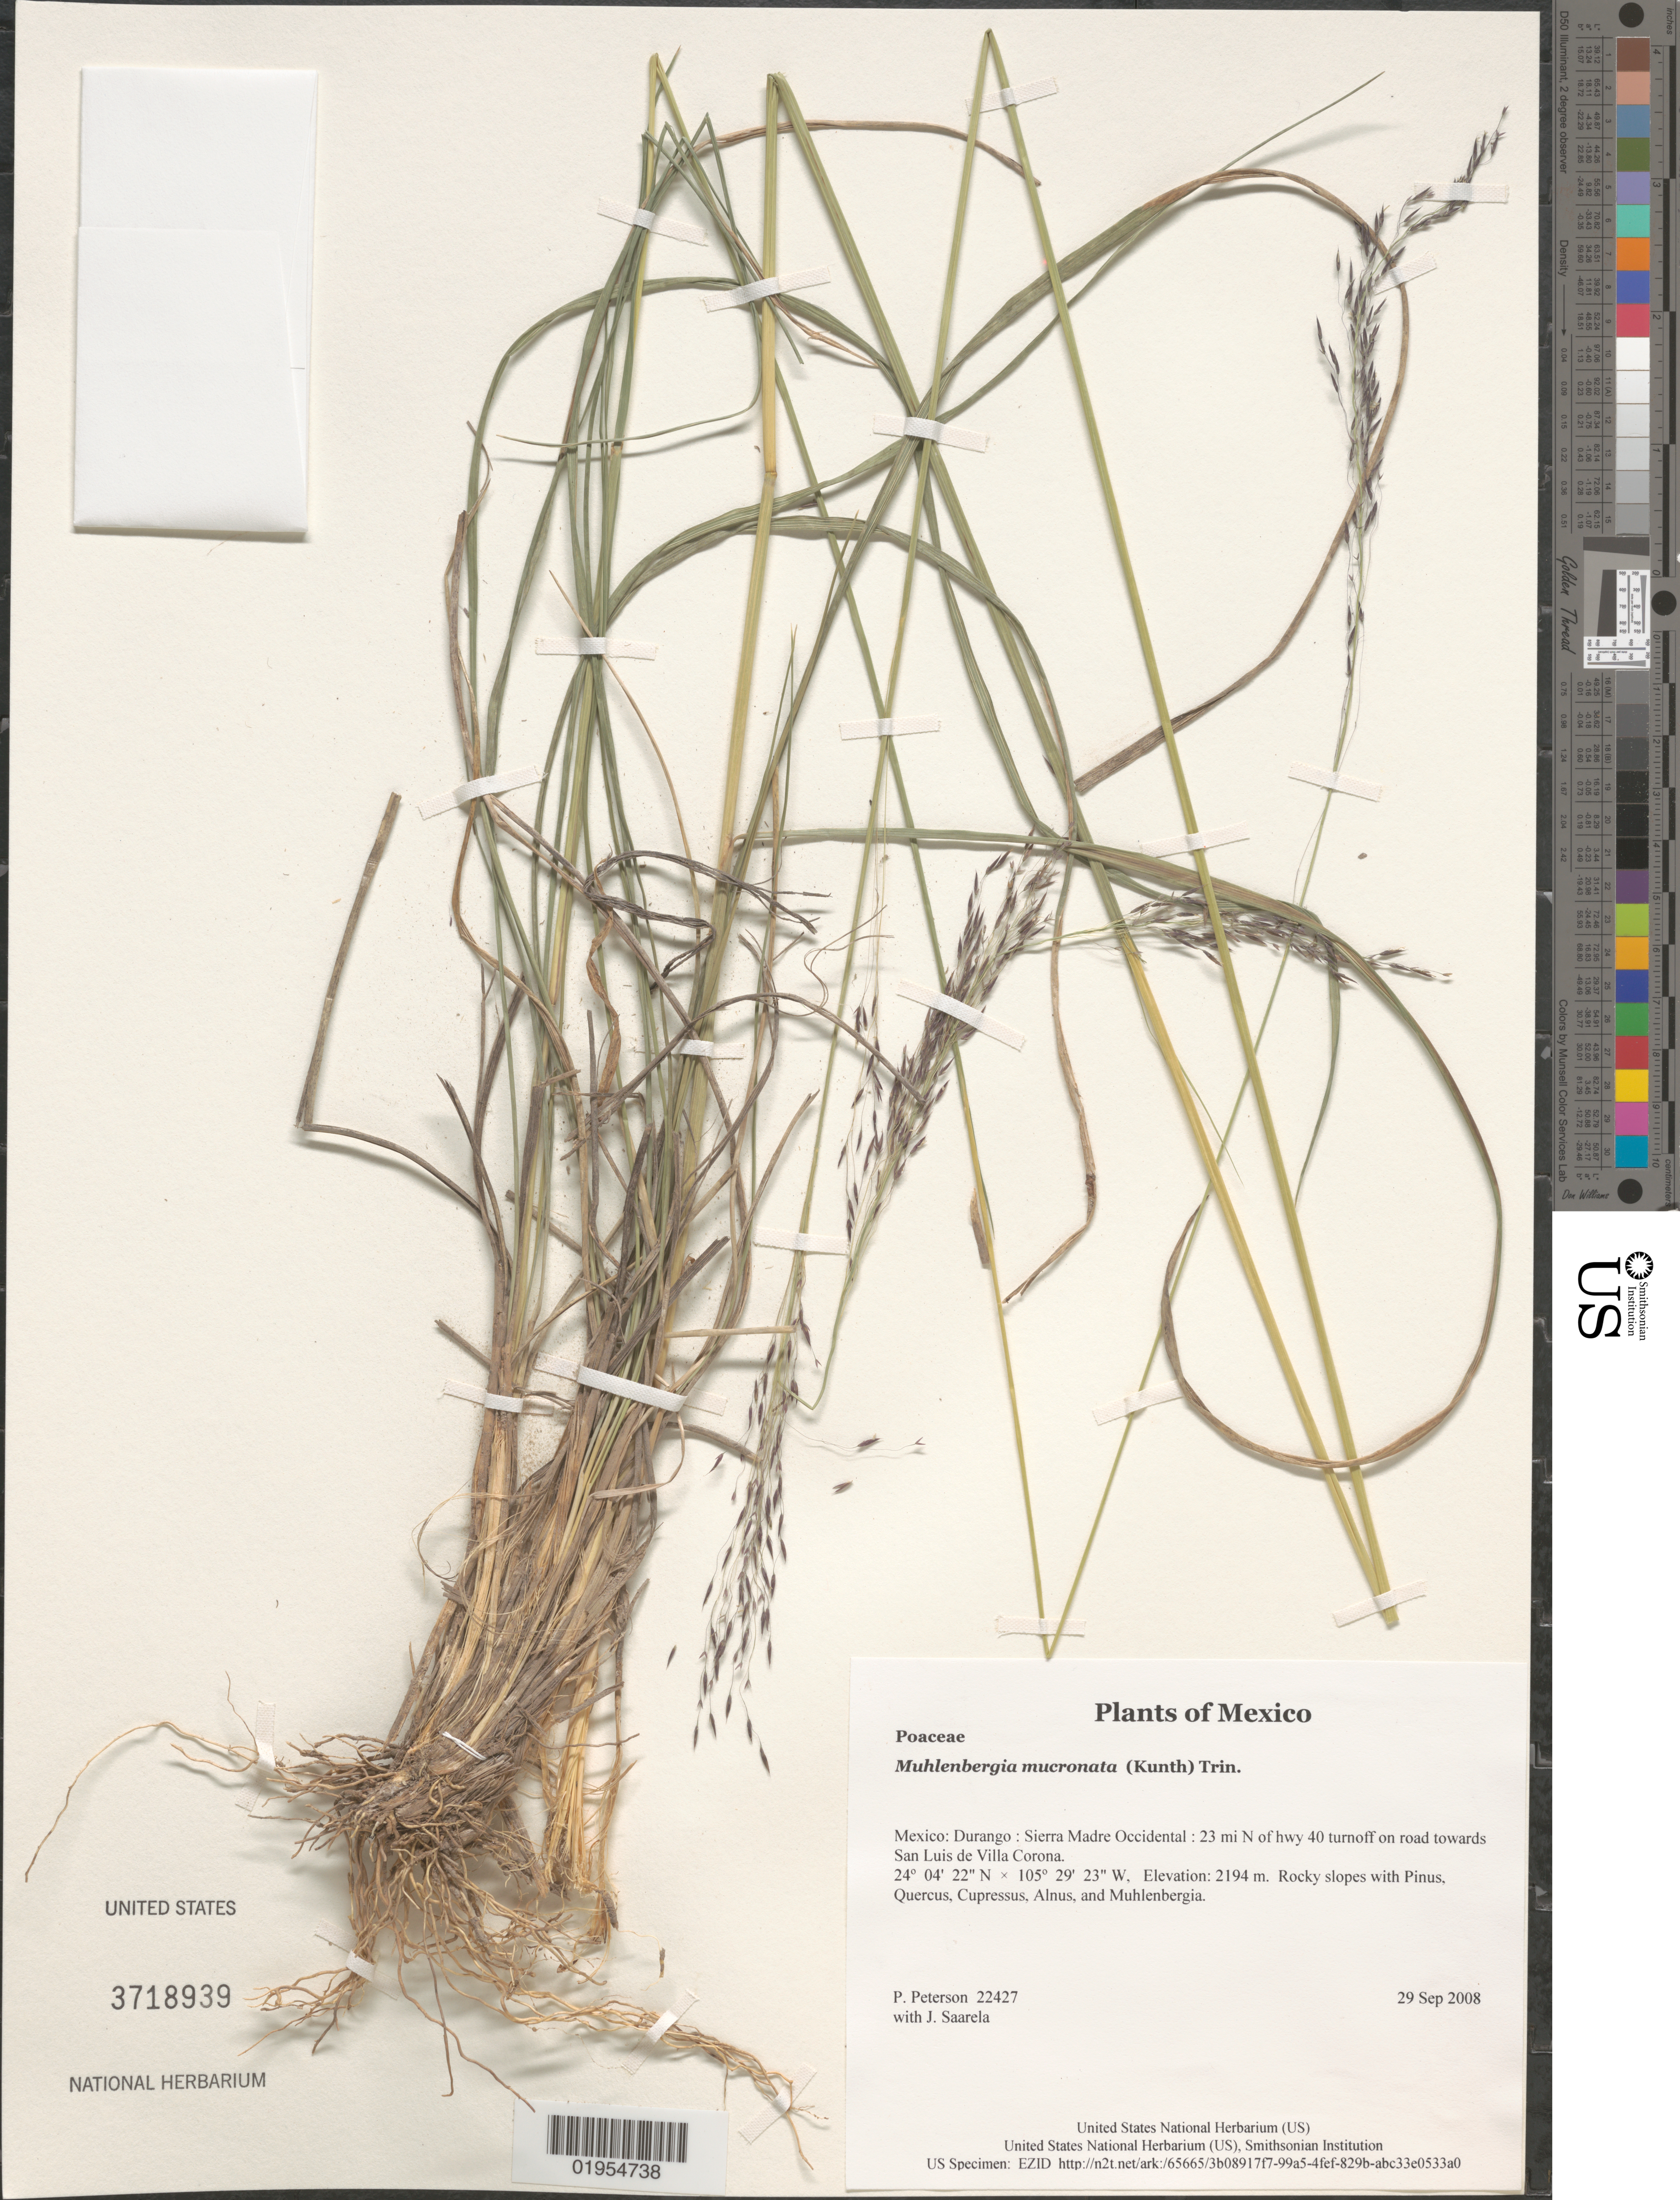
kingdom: Plantae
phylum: Tracheophyta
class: Liliopsida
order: Poales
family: Poaceae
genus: Muhlenbergia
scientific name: Muhlenbergia mucronata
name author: (Kunth) Trin.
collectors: P. M. Peterson & J. Saarela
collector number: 22427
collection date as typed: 29 Sep 2008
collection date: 2008-09-29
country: Mexico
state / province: Durango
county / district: Sierra Madre Occidental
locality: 23 mi N of hwy 40 turnoff on road towards San Luis de Villa Corona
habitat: Rocky slopes with Pinus, Quercus, Cupressus, Alnus, and Muhlenbergia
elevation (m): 2194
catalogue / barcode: US 3718939